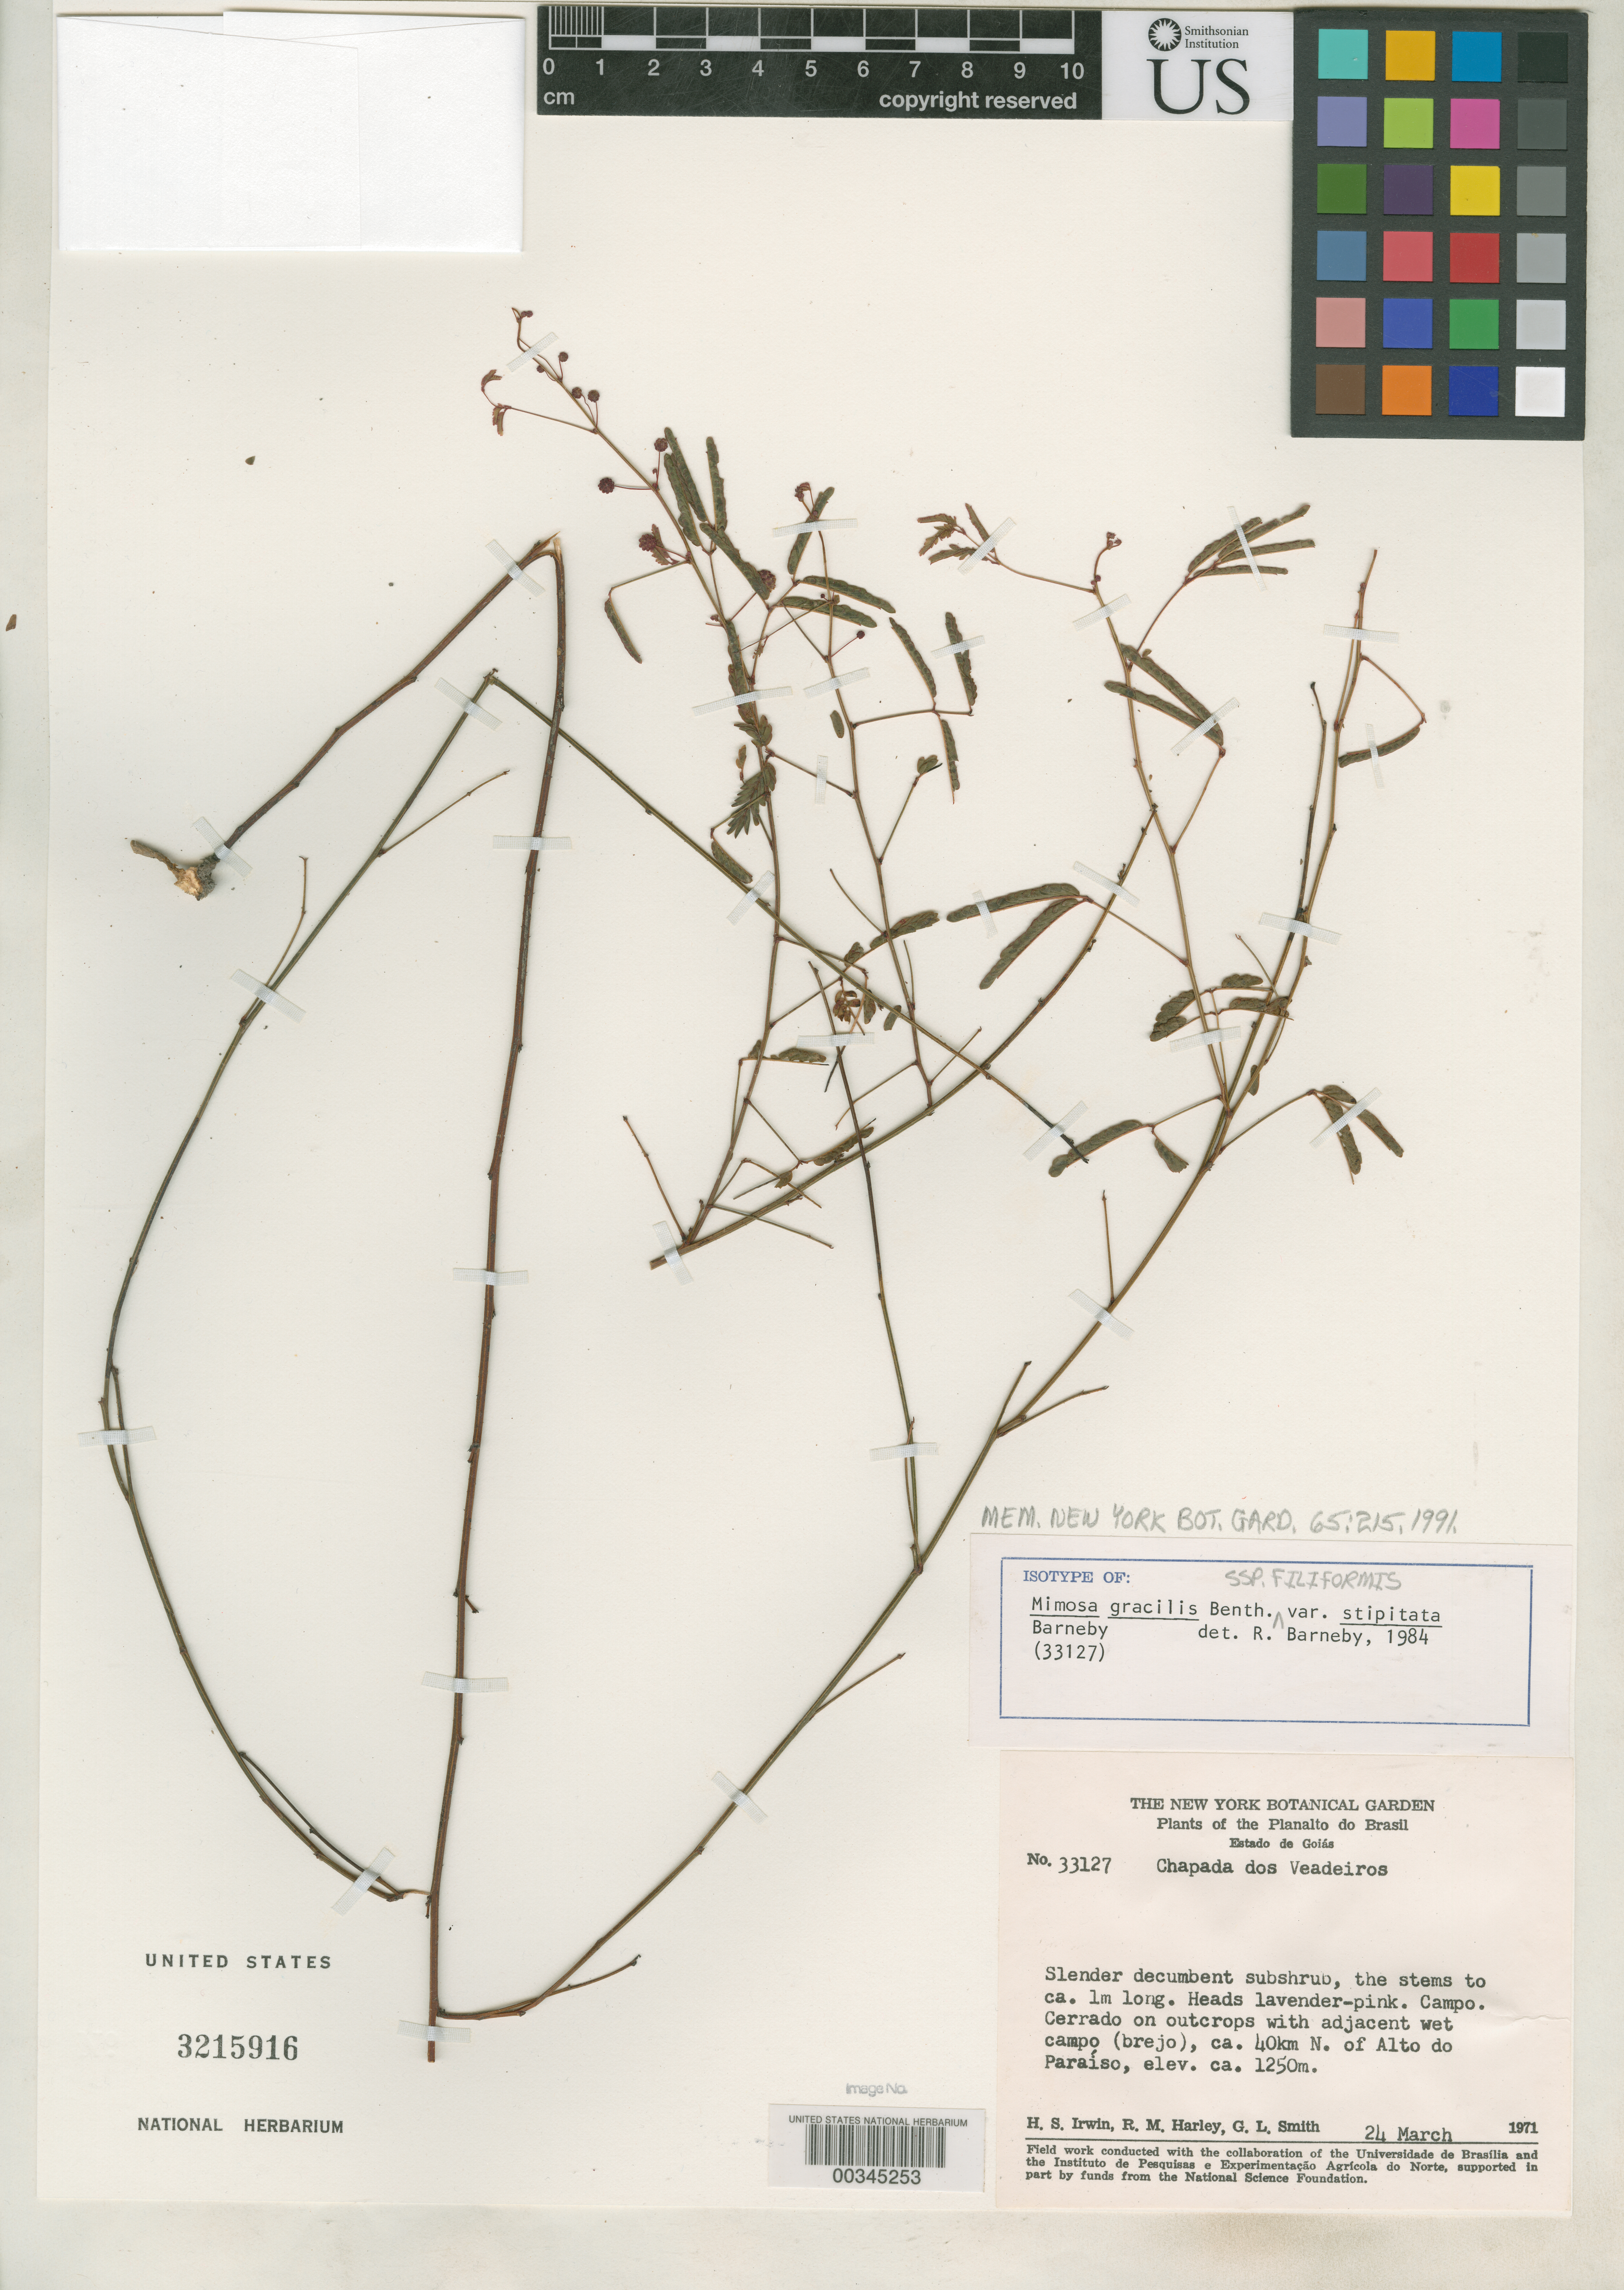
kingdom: Plantae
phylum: Tracheophyta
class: Magnoliopsida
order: Fabales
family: Fabaceae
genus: Mimosa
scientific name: Mimosa gracilis subsp. filiformis var. stipitata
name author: Barneby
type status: Isotype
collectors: H. Irwin, R. M. Harley & G. L. Smith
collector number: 33127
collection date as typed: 24 Mar 1971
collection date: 1971-03-24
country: Brazil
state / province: Goiás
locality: Chapada de Goias, ca. 40 km N of Alto do Paraiso.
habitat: Cerrado on outcrops with adjacent wet campo.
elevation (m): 1250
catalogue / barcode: US 3215916